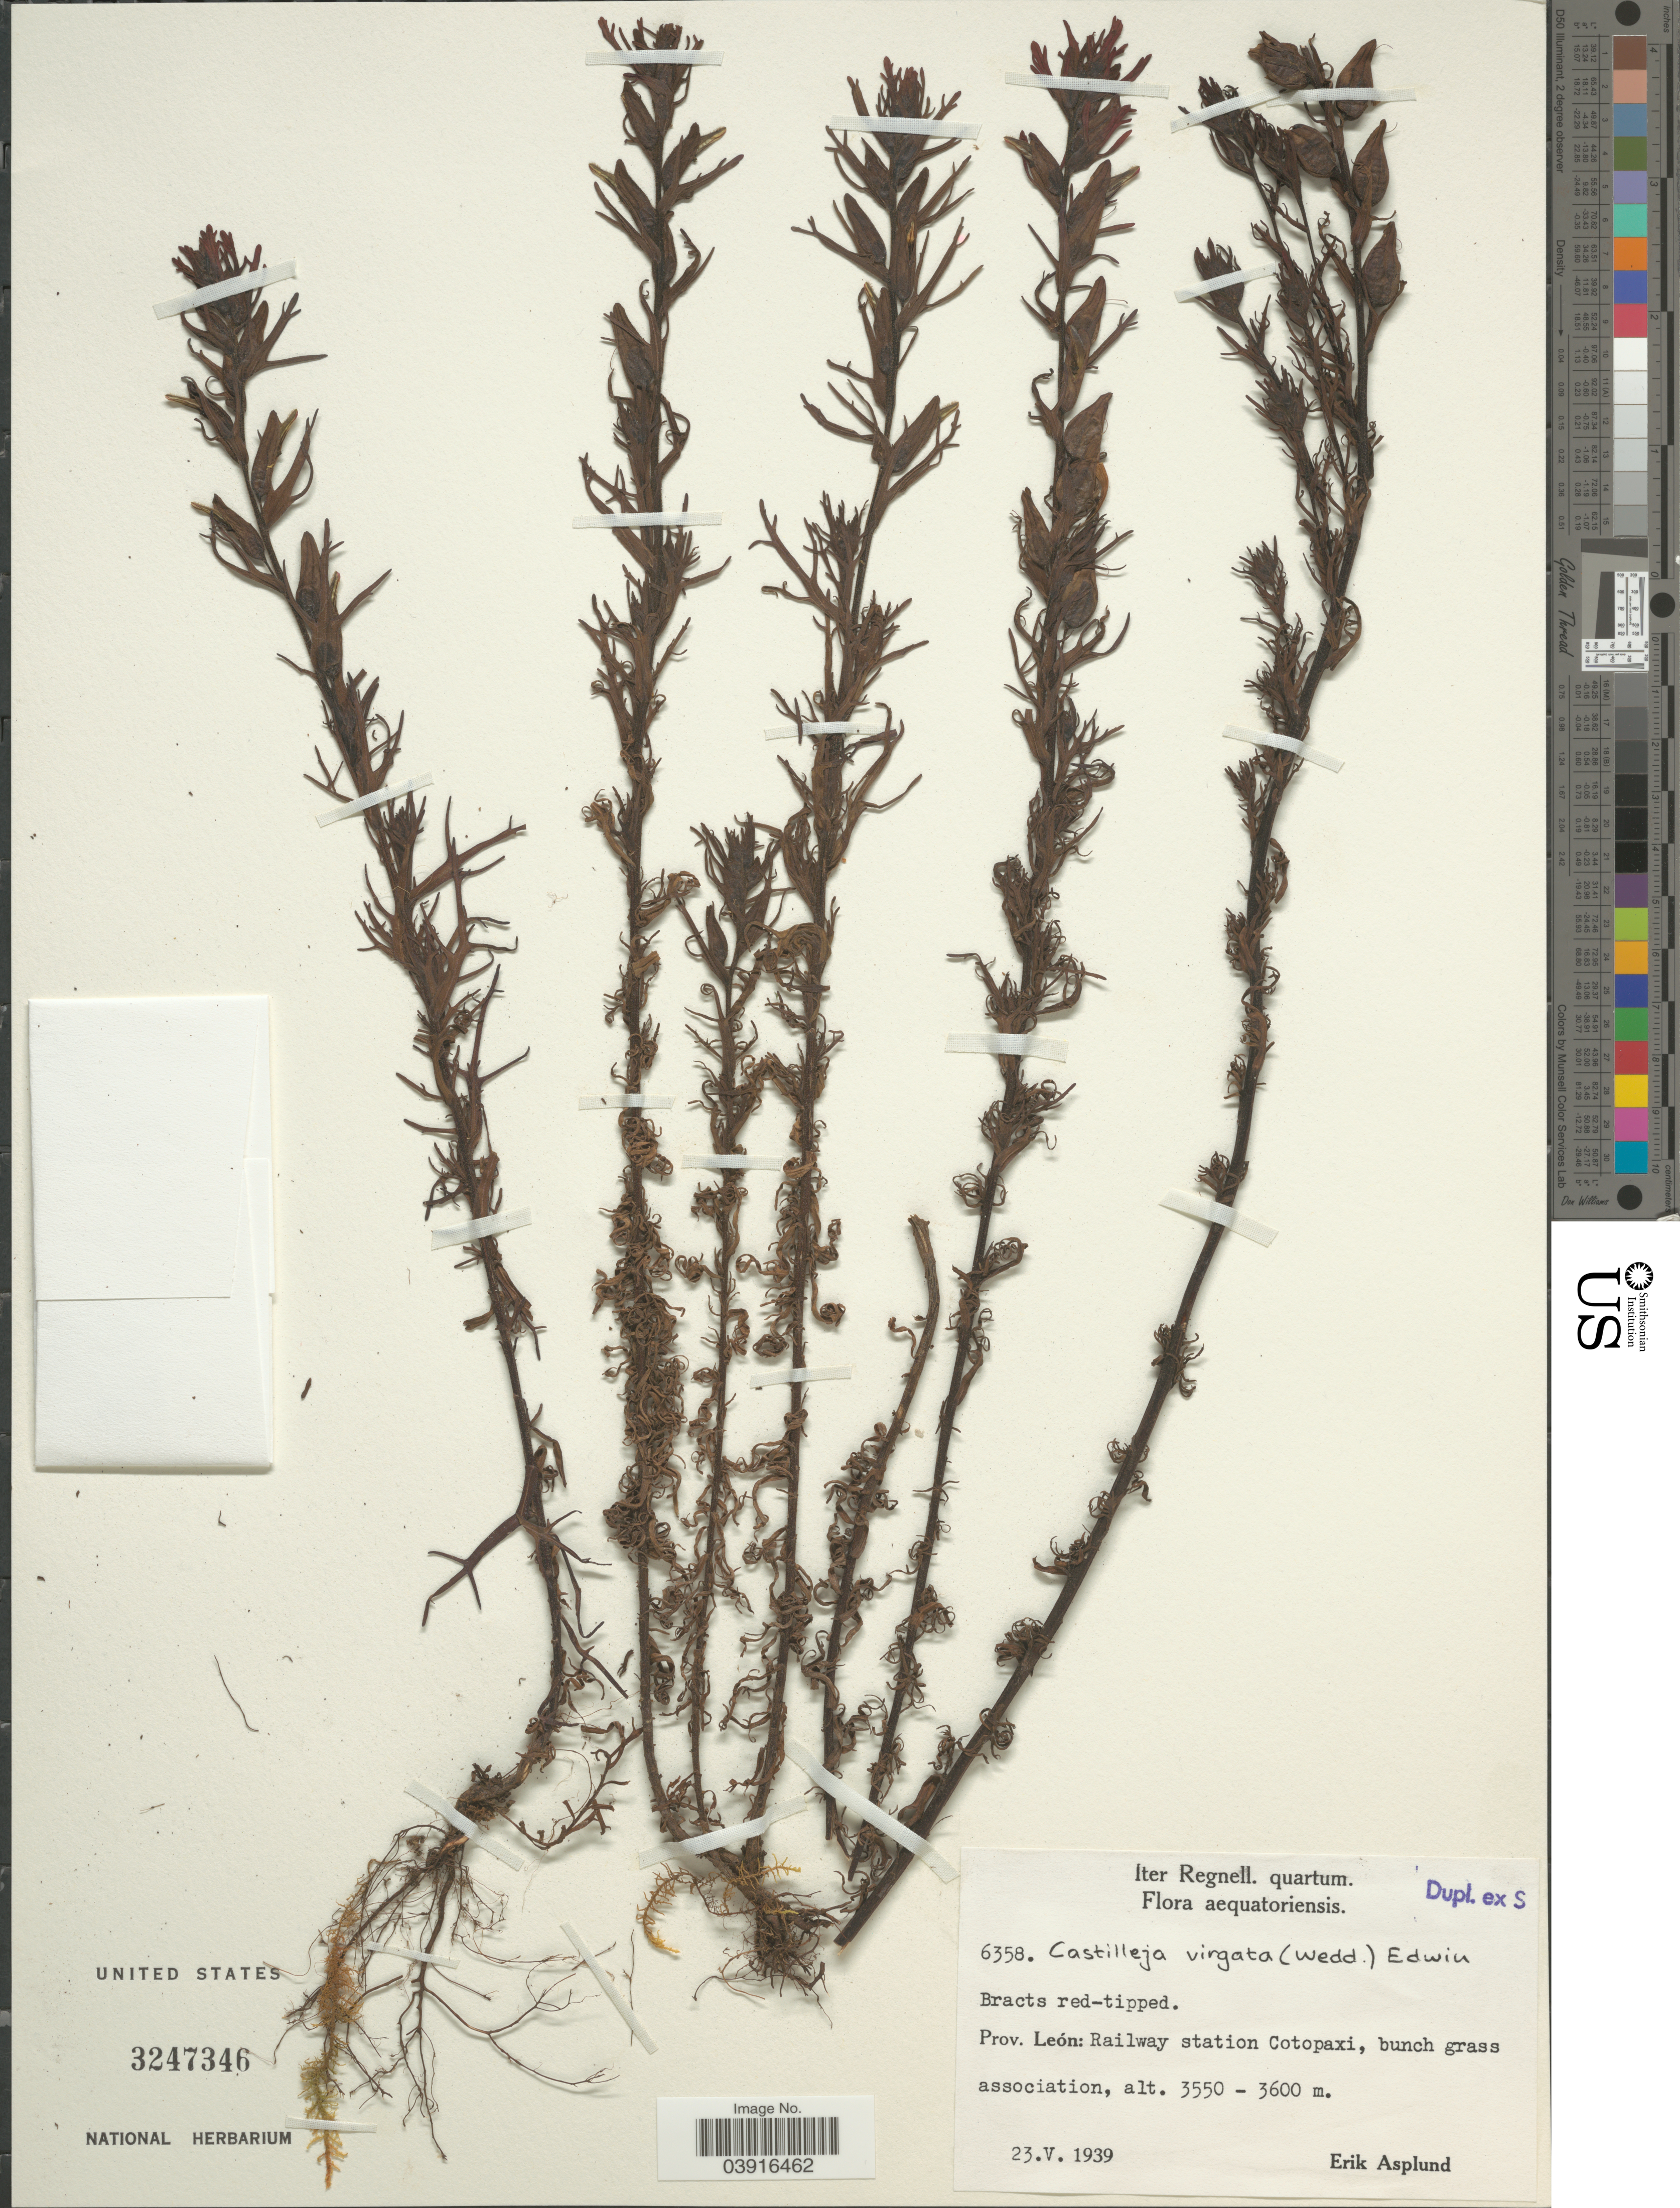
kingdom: Plantae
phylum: Tracheophyta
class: Magnoliopsida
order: Lamiales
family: Orobanchaceae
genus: Castilleja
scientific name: Castilleja virgata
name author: (Wedd.) Edwin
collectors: E. Asplund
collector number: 6358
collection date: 1939-05-23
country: Ecuador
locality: Aequatoriensis. Prov. León: Railway station Cotopaxi.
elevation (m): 3550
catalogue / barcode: US 3247346